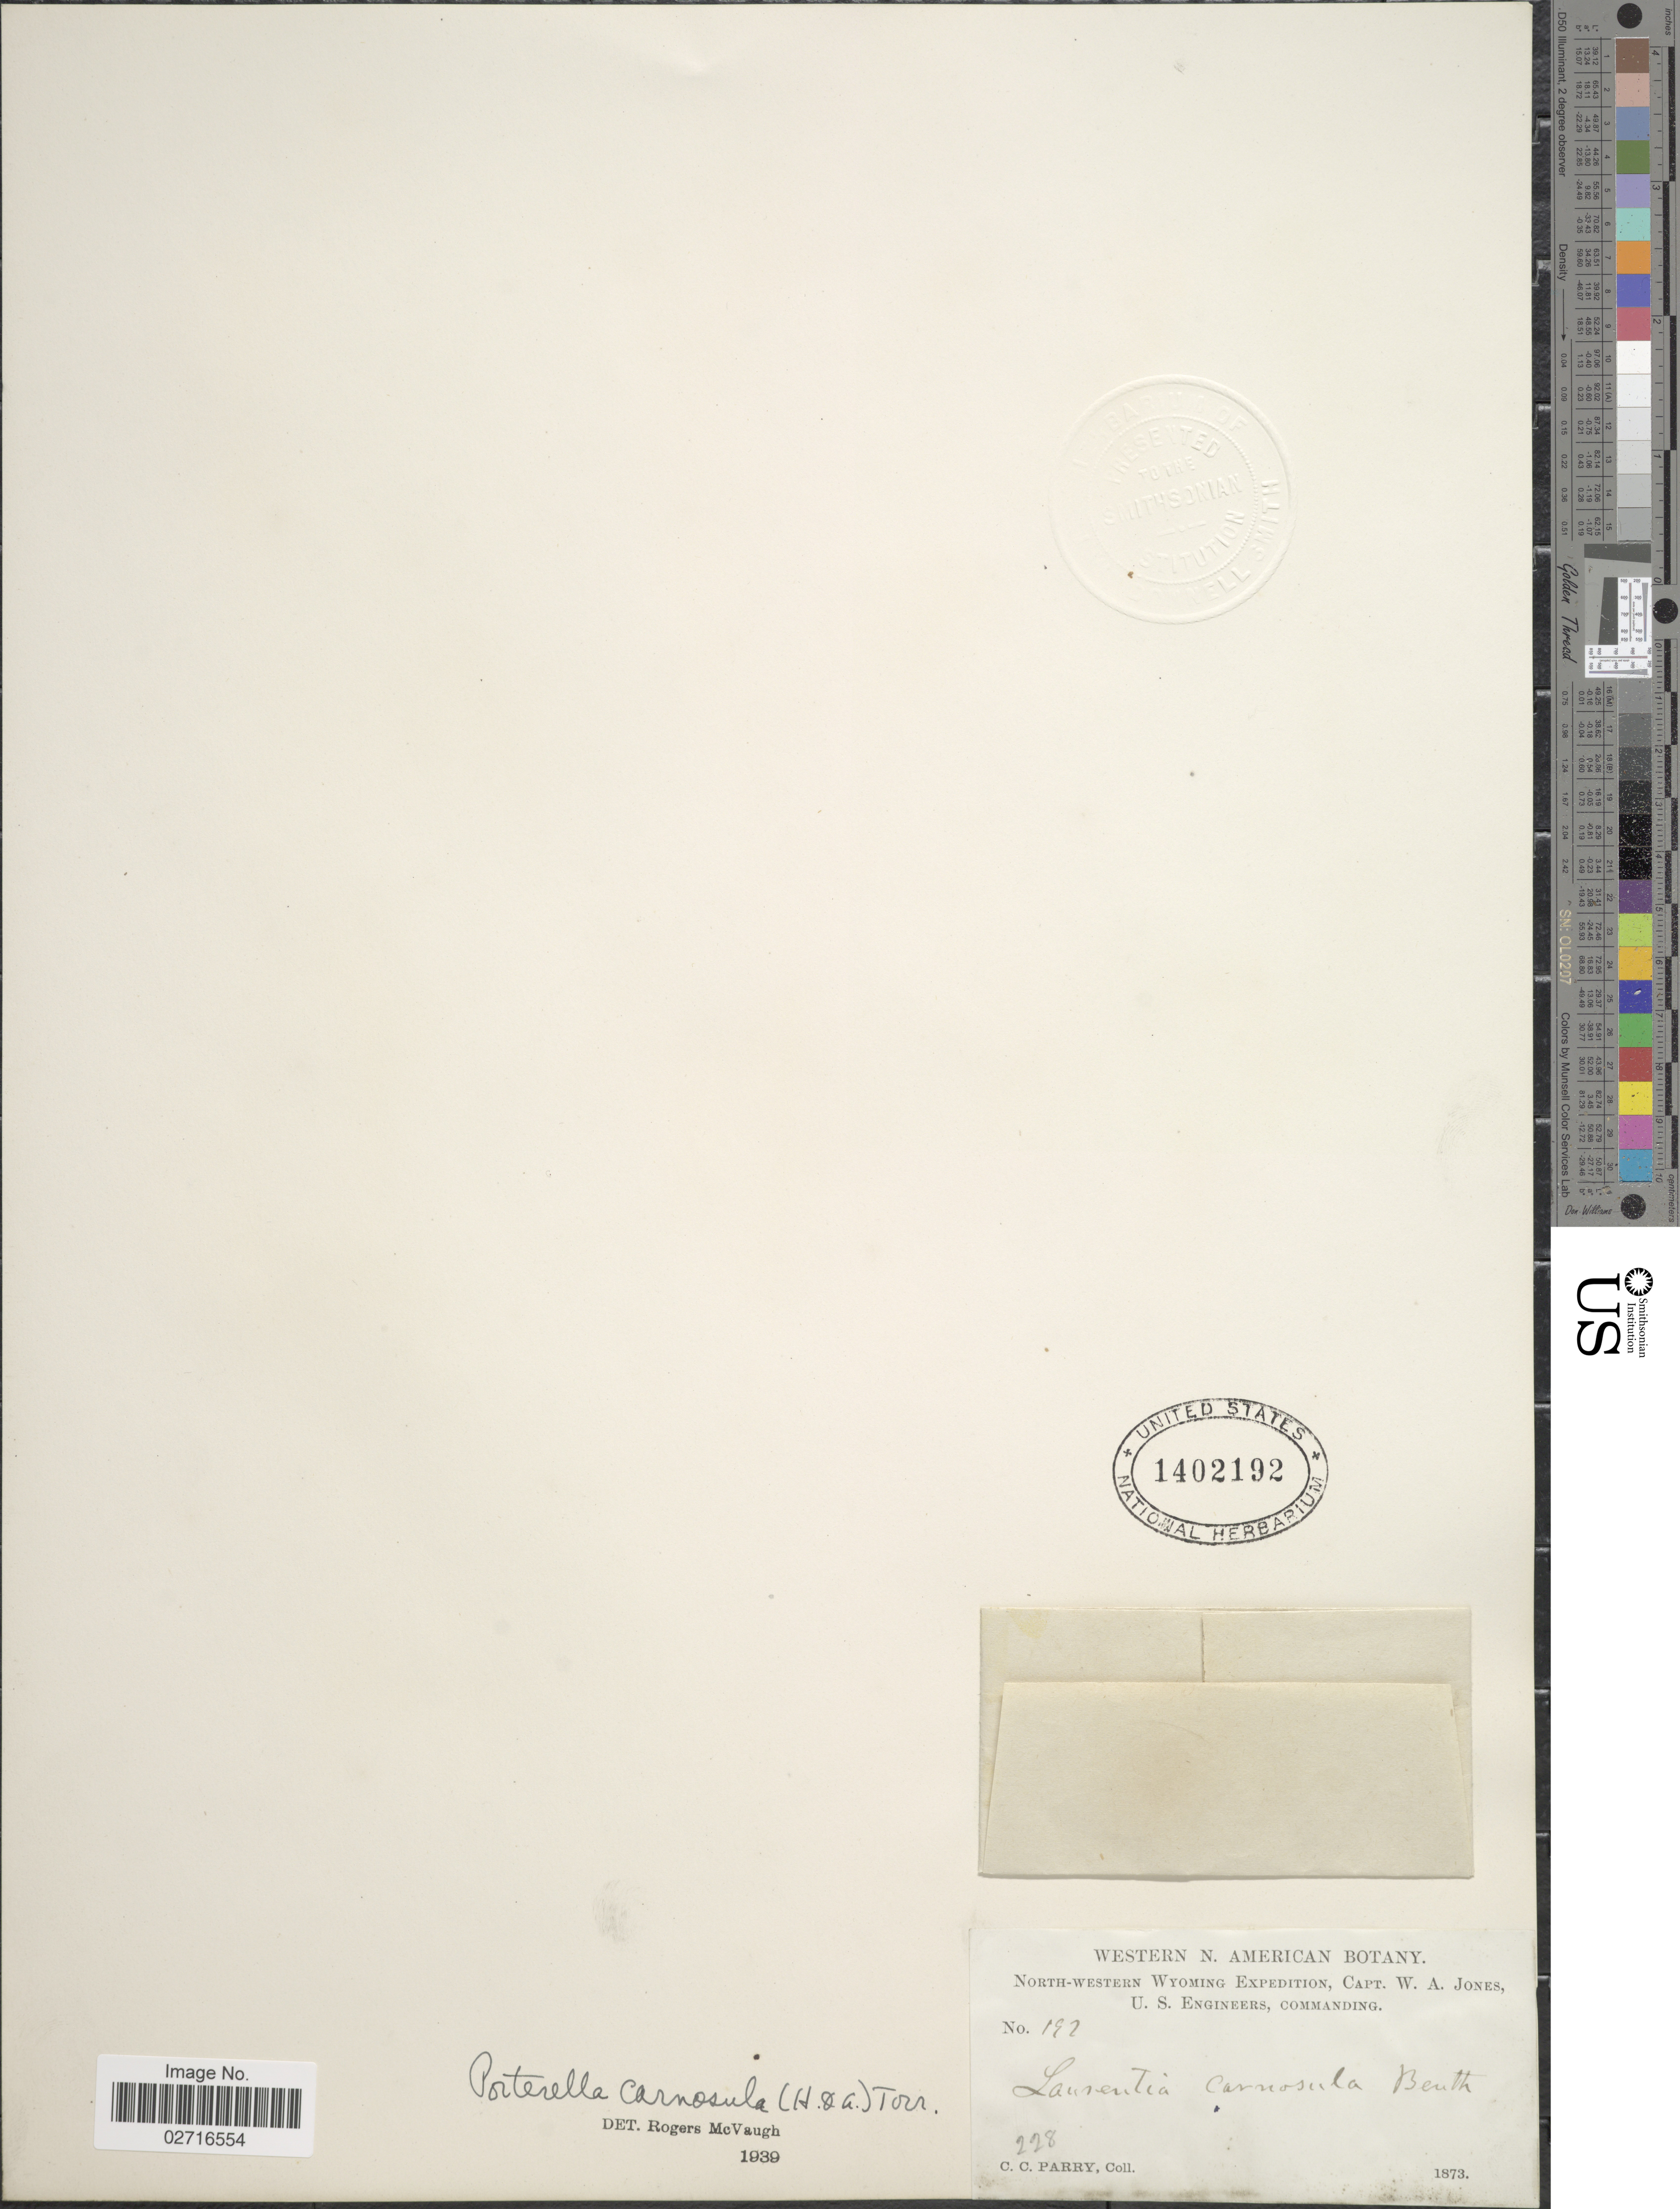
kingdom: Plantae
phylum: Tracheophyta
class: Magnoliopsida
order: Asterales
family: Campanulaceae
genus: Laurentia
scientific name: Laurentia carnosula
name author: (Hook. & Arn.) Benth. ex A. Gray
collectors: C. C. Parry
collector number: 192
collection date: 1873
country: United States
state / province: Wyoming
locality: North-western Wyoming.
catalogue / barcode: US 1402192